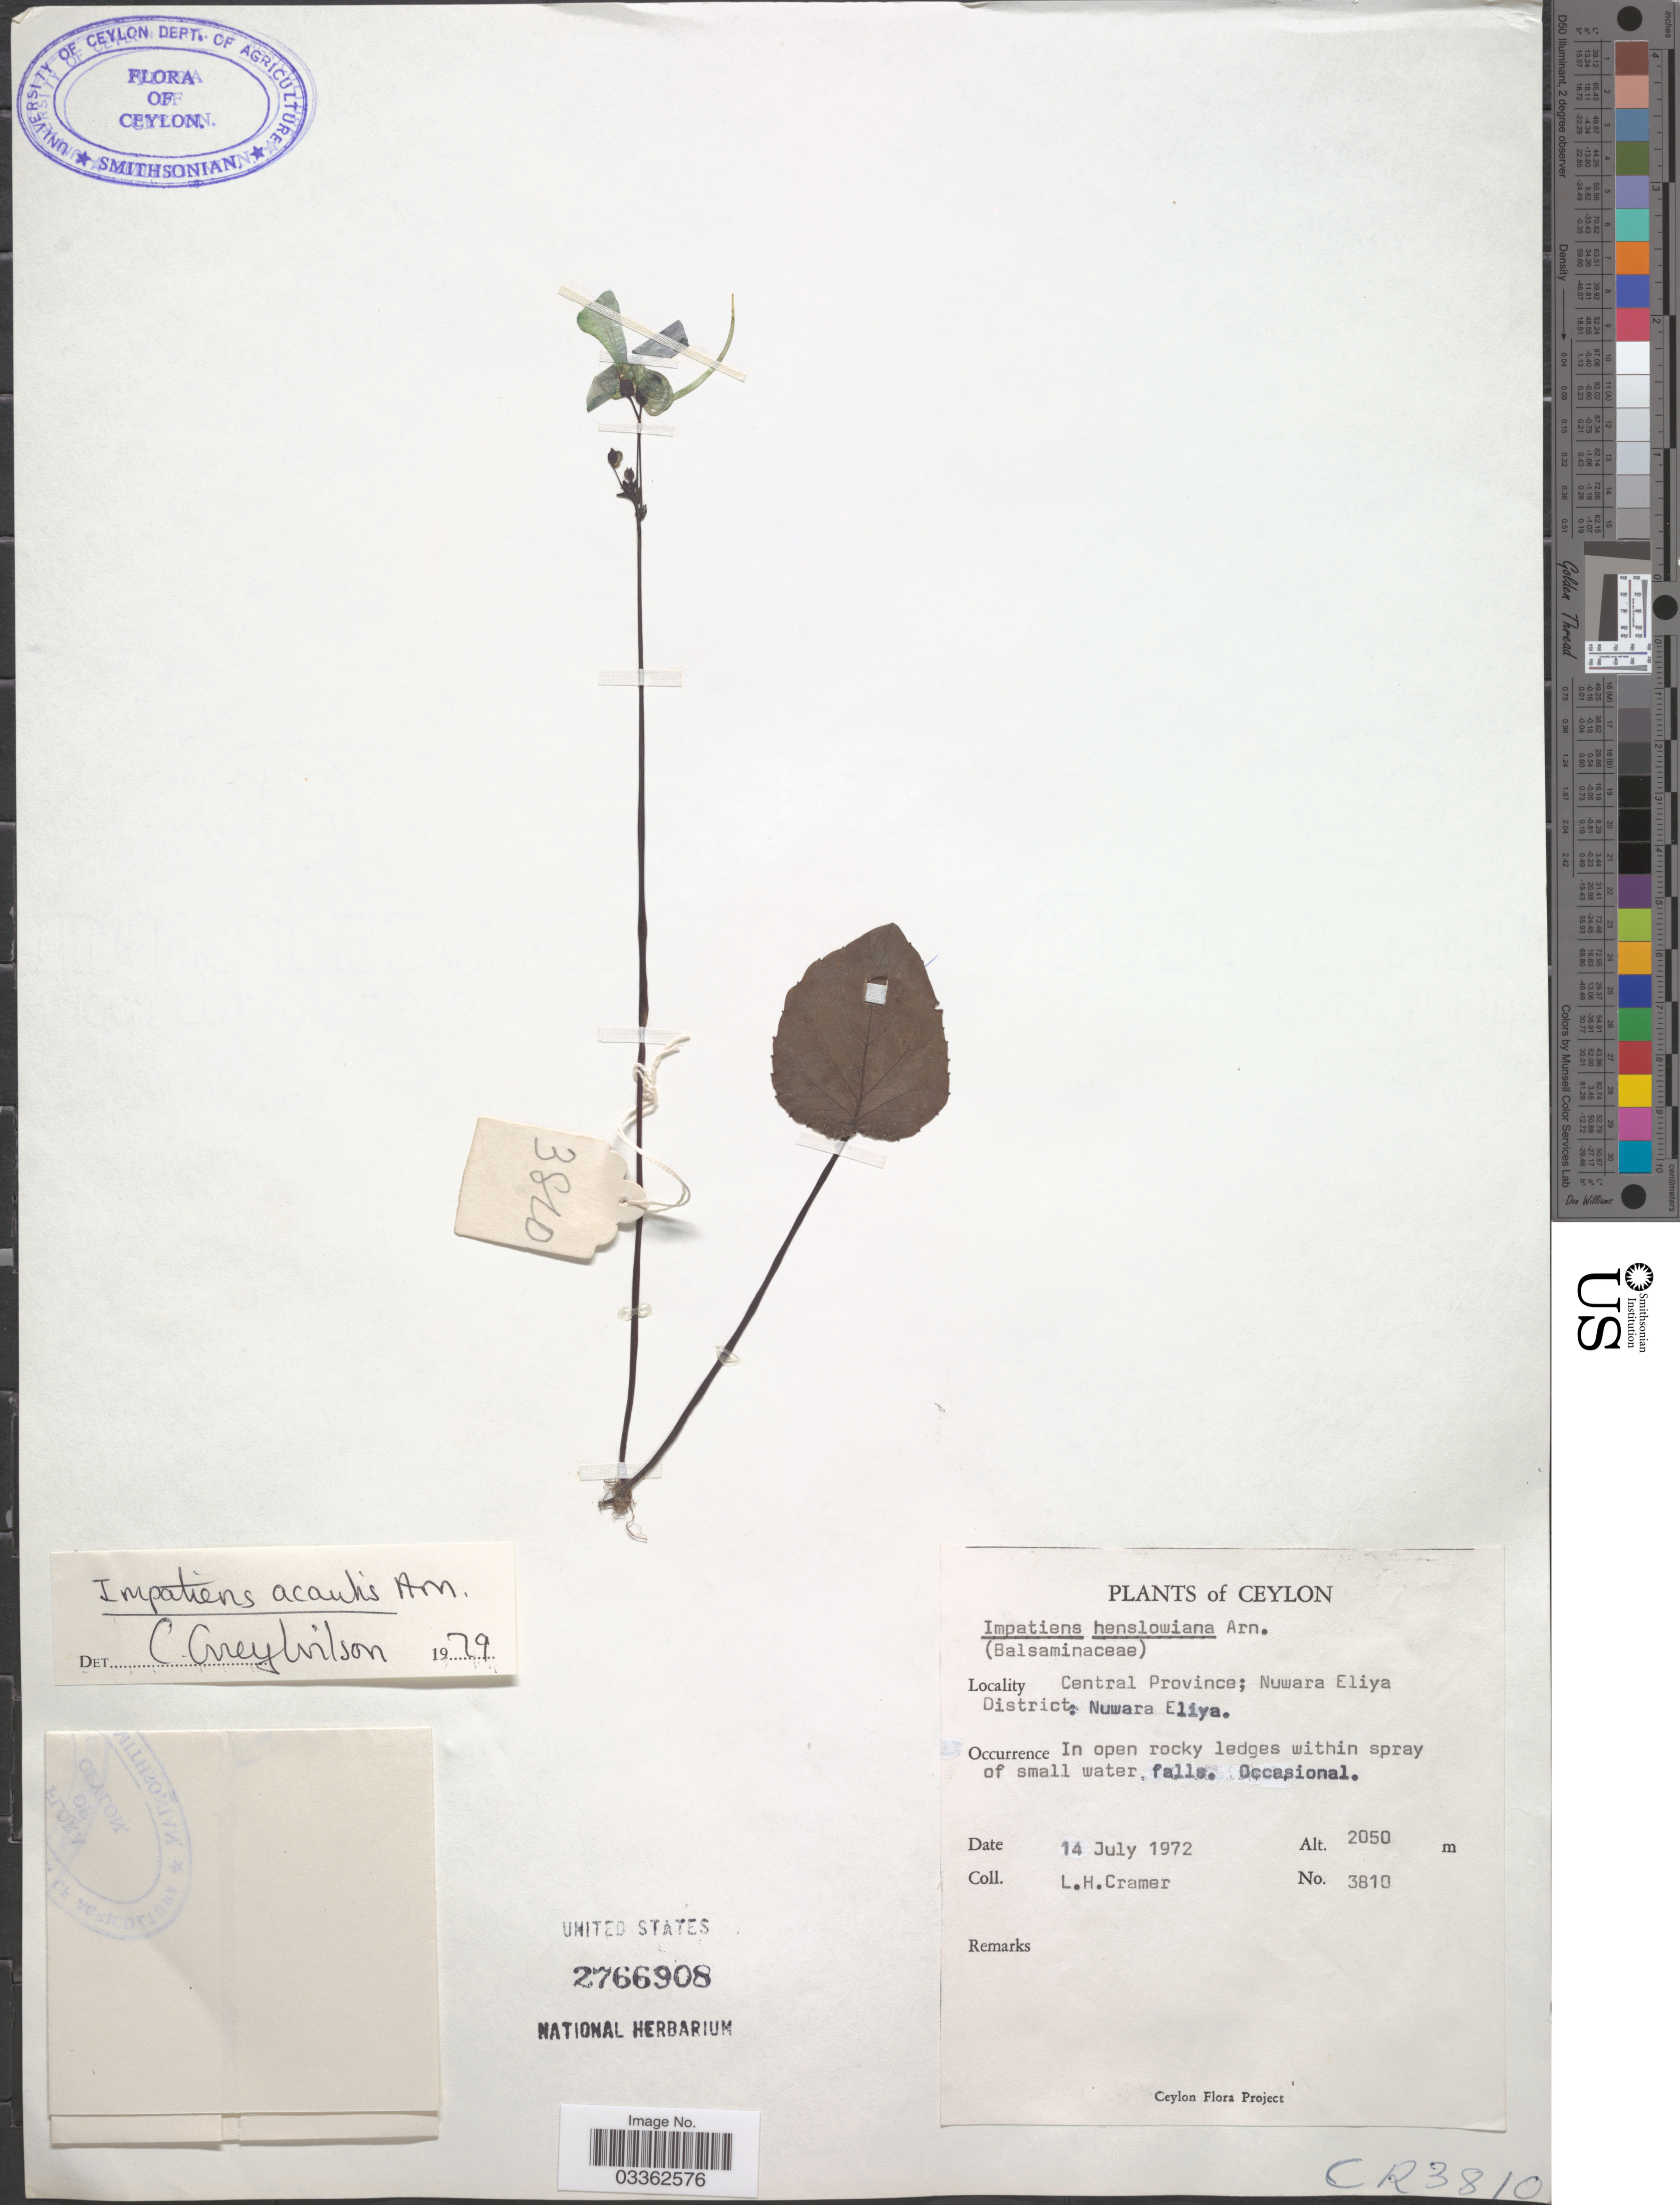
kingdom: Plantae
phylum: Tracheophyta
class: Magnoliopsida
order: Ericales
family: Balsaminaceae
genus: Impatiens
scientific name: Impatiens acaulis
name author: Arn.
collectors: L. H. Cramer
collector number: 3810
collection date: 1972-07-14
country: Sri Lanka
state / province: Central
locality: Ceylon. Nuwara Eliya District: Nuwara Eliya.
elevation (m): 2050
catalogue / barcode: US 2766908